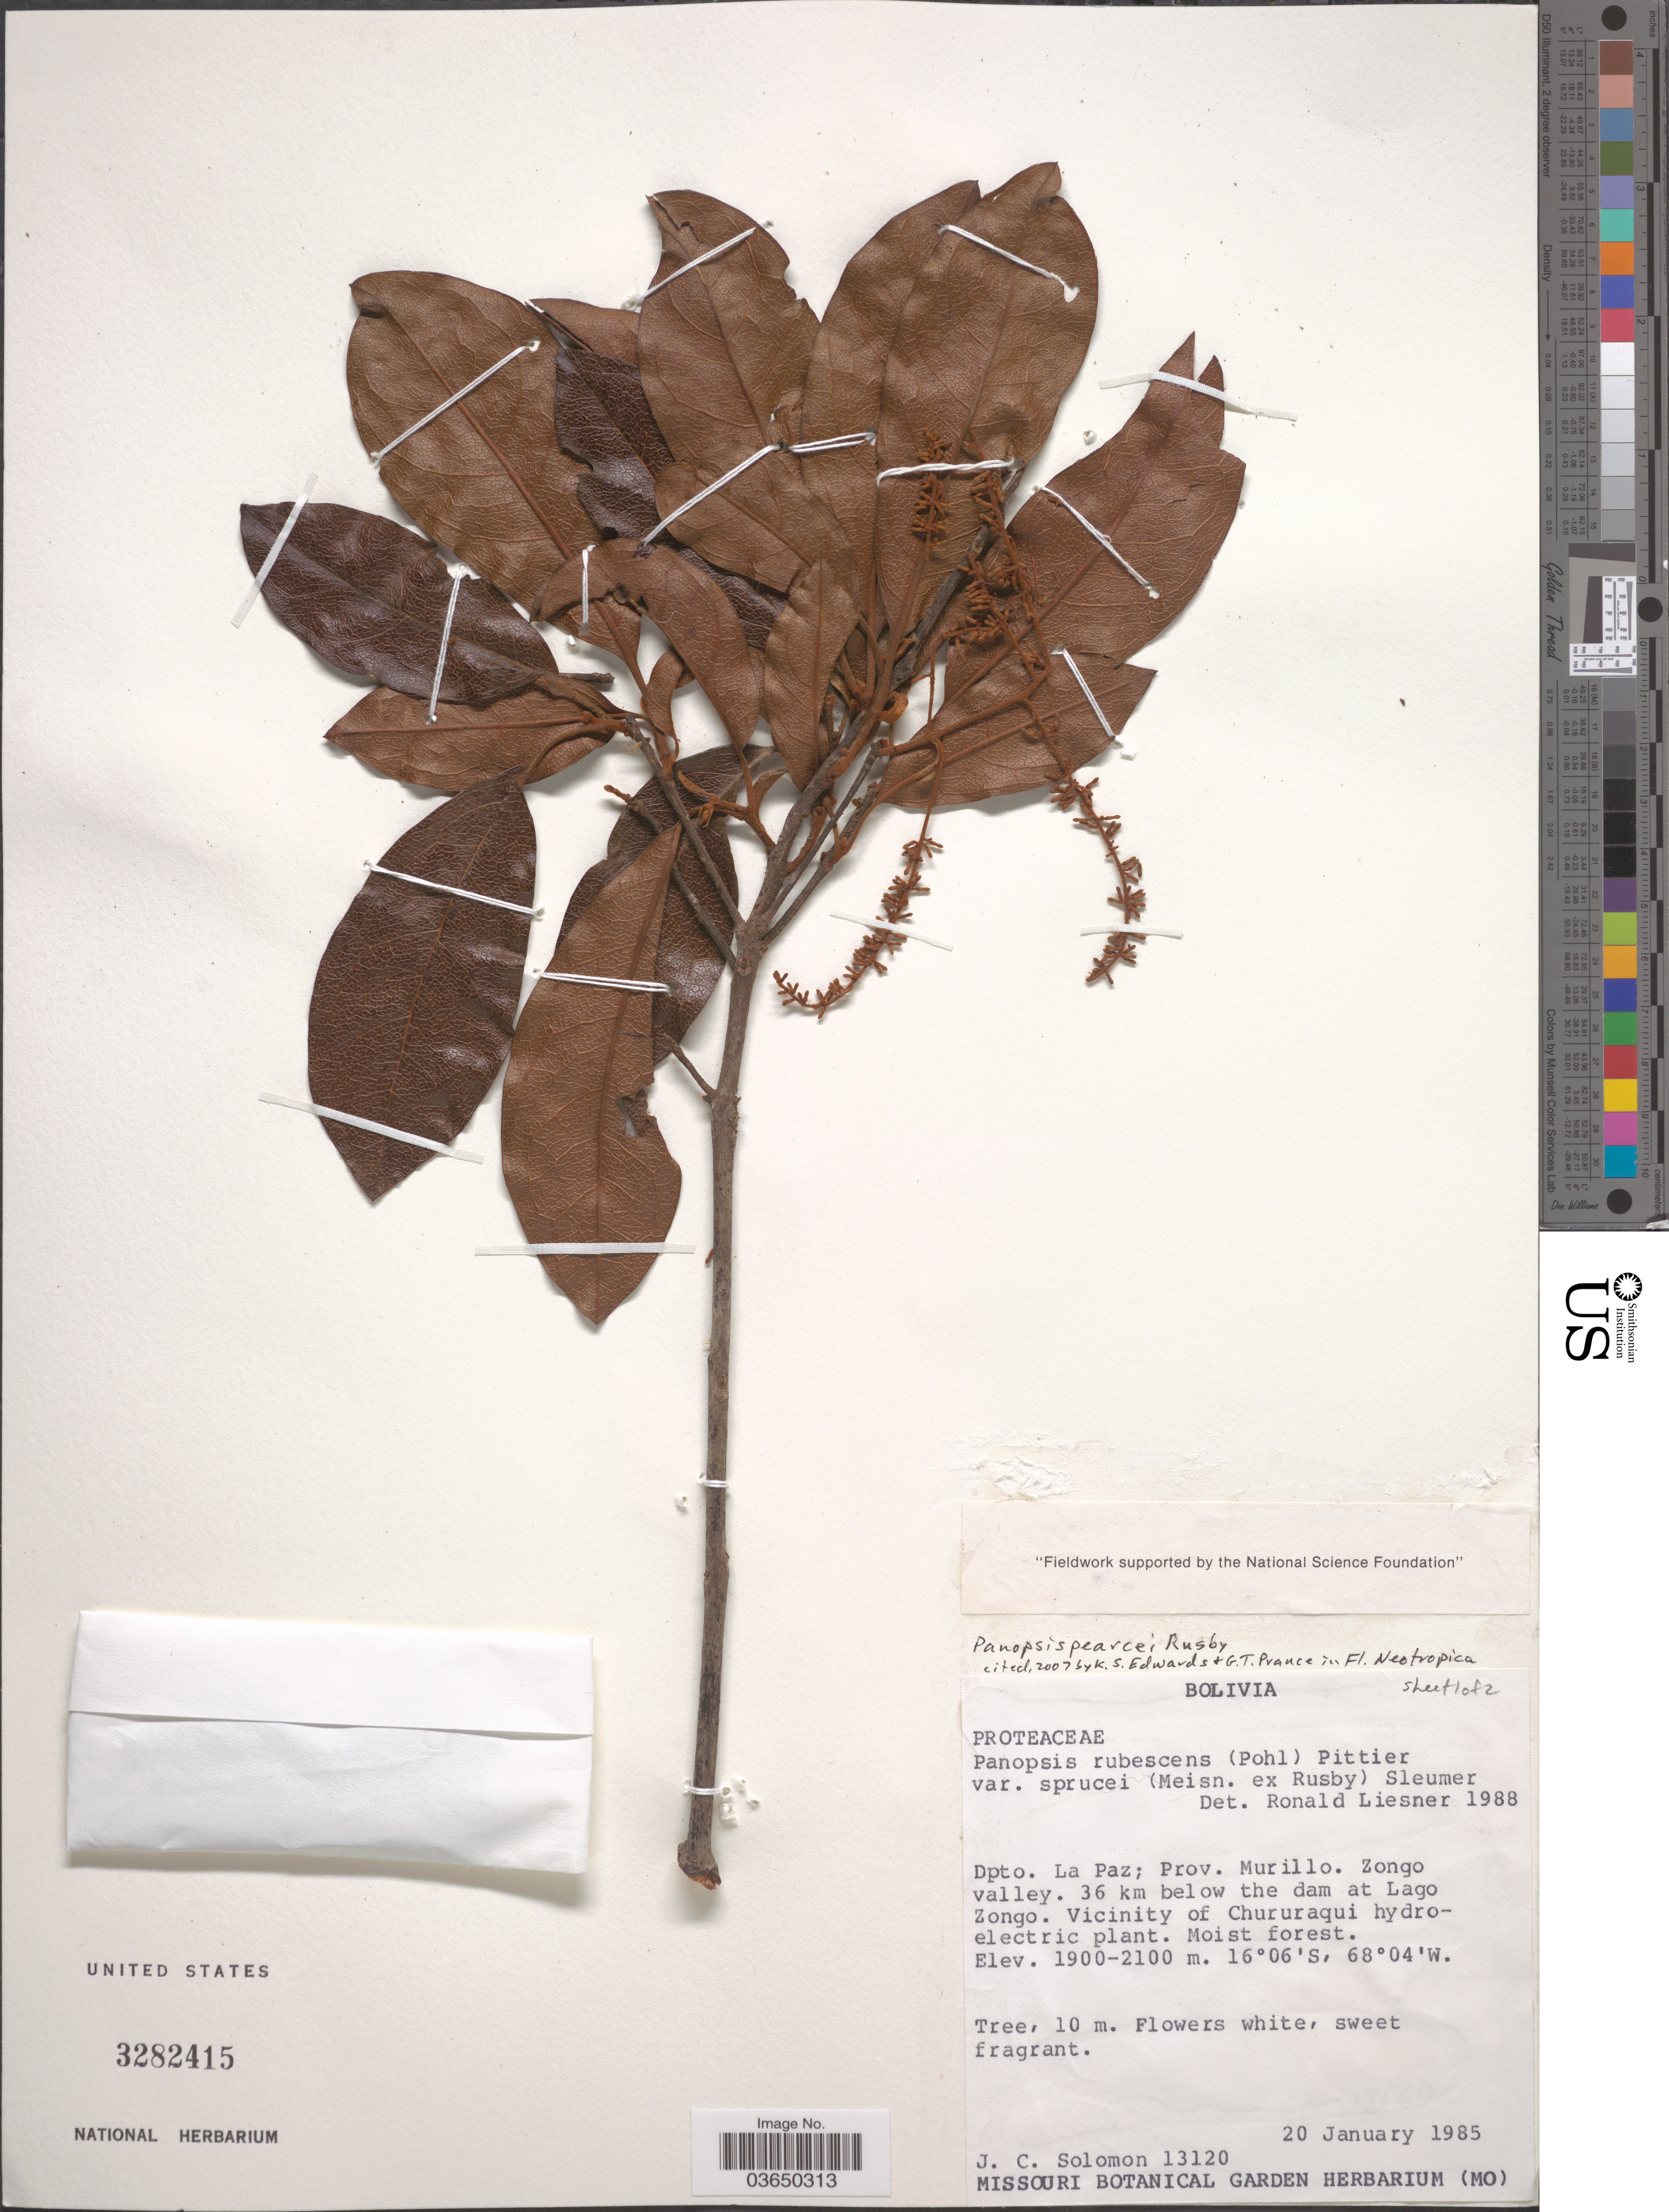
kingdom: Plantae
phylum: Tracheophyta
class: Magnoliopsida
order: Proteales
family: Proteaceae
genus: Panopsis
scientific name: Panopsis pearcei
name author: Rusby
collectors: J. C. Solomon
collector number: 13120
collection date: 1985-01-20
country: Bolivia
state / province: La Paz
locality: Dpto. La Paz; Prov. Murillo. Zongo valley. 36 km below the dam at Lago Zongo. Vicinity of Chururaqui hydro-electric plant.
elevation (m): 1900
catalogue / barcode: US 3282415